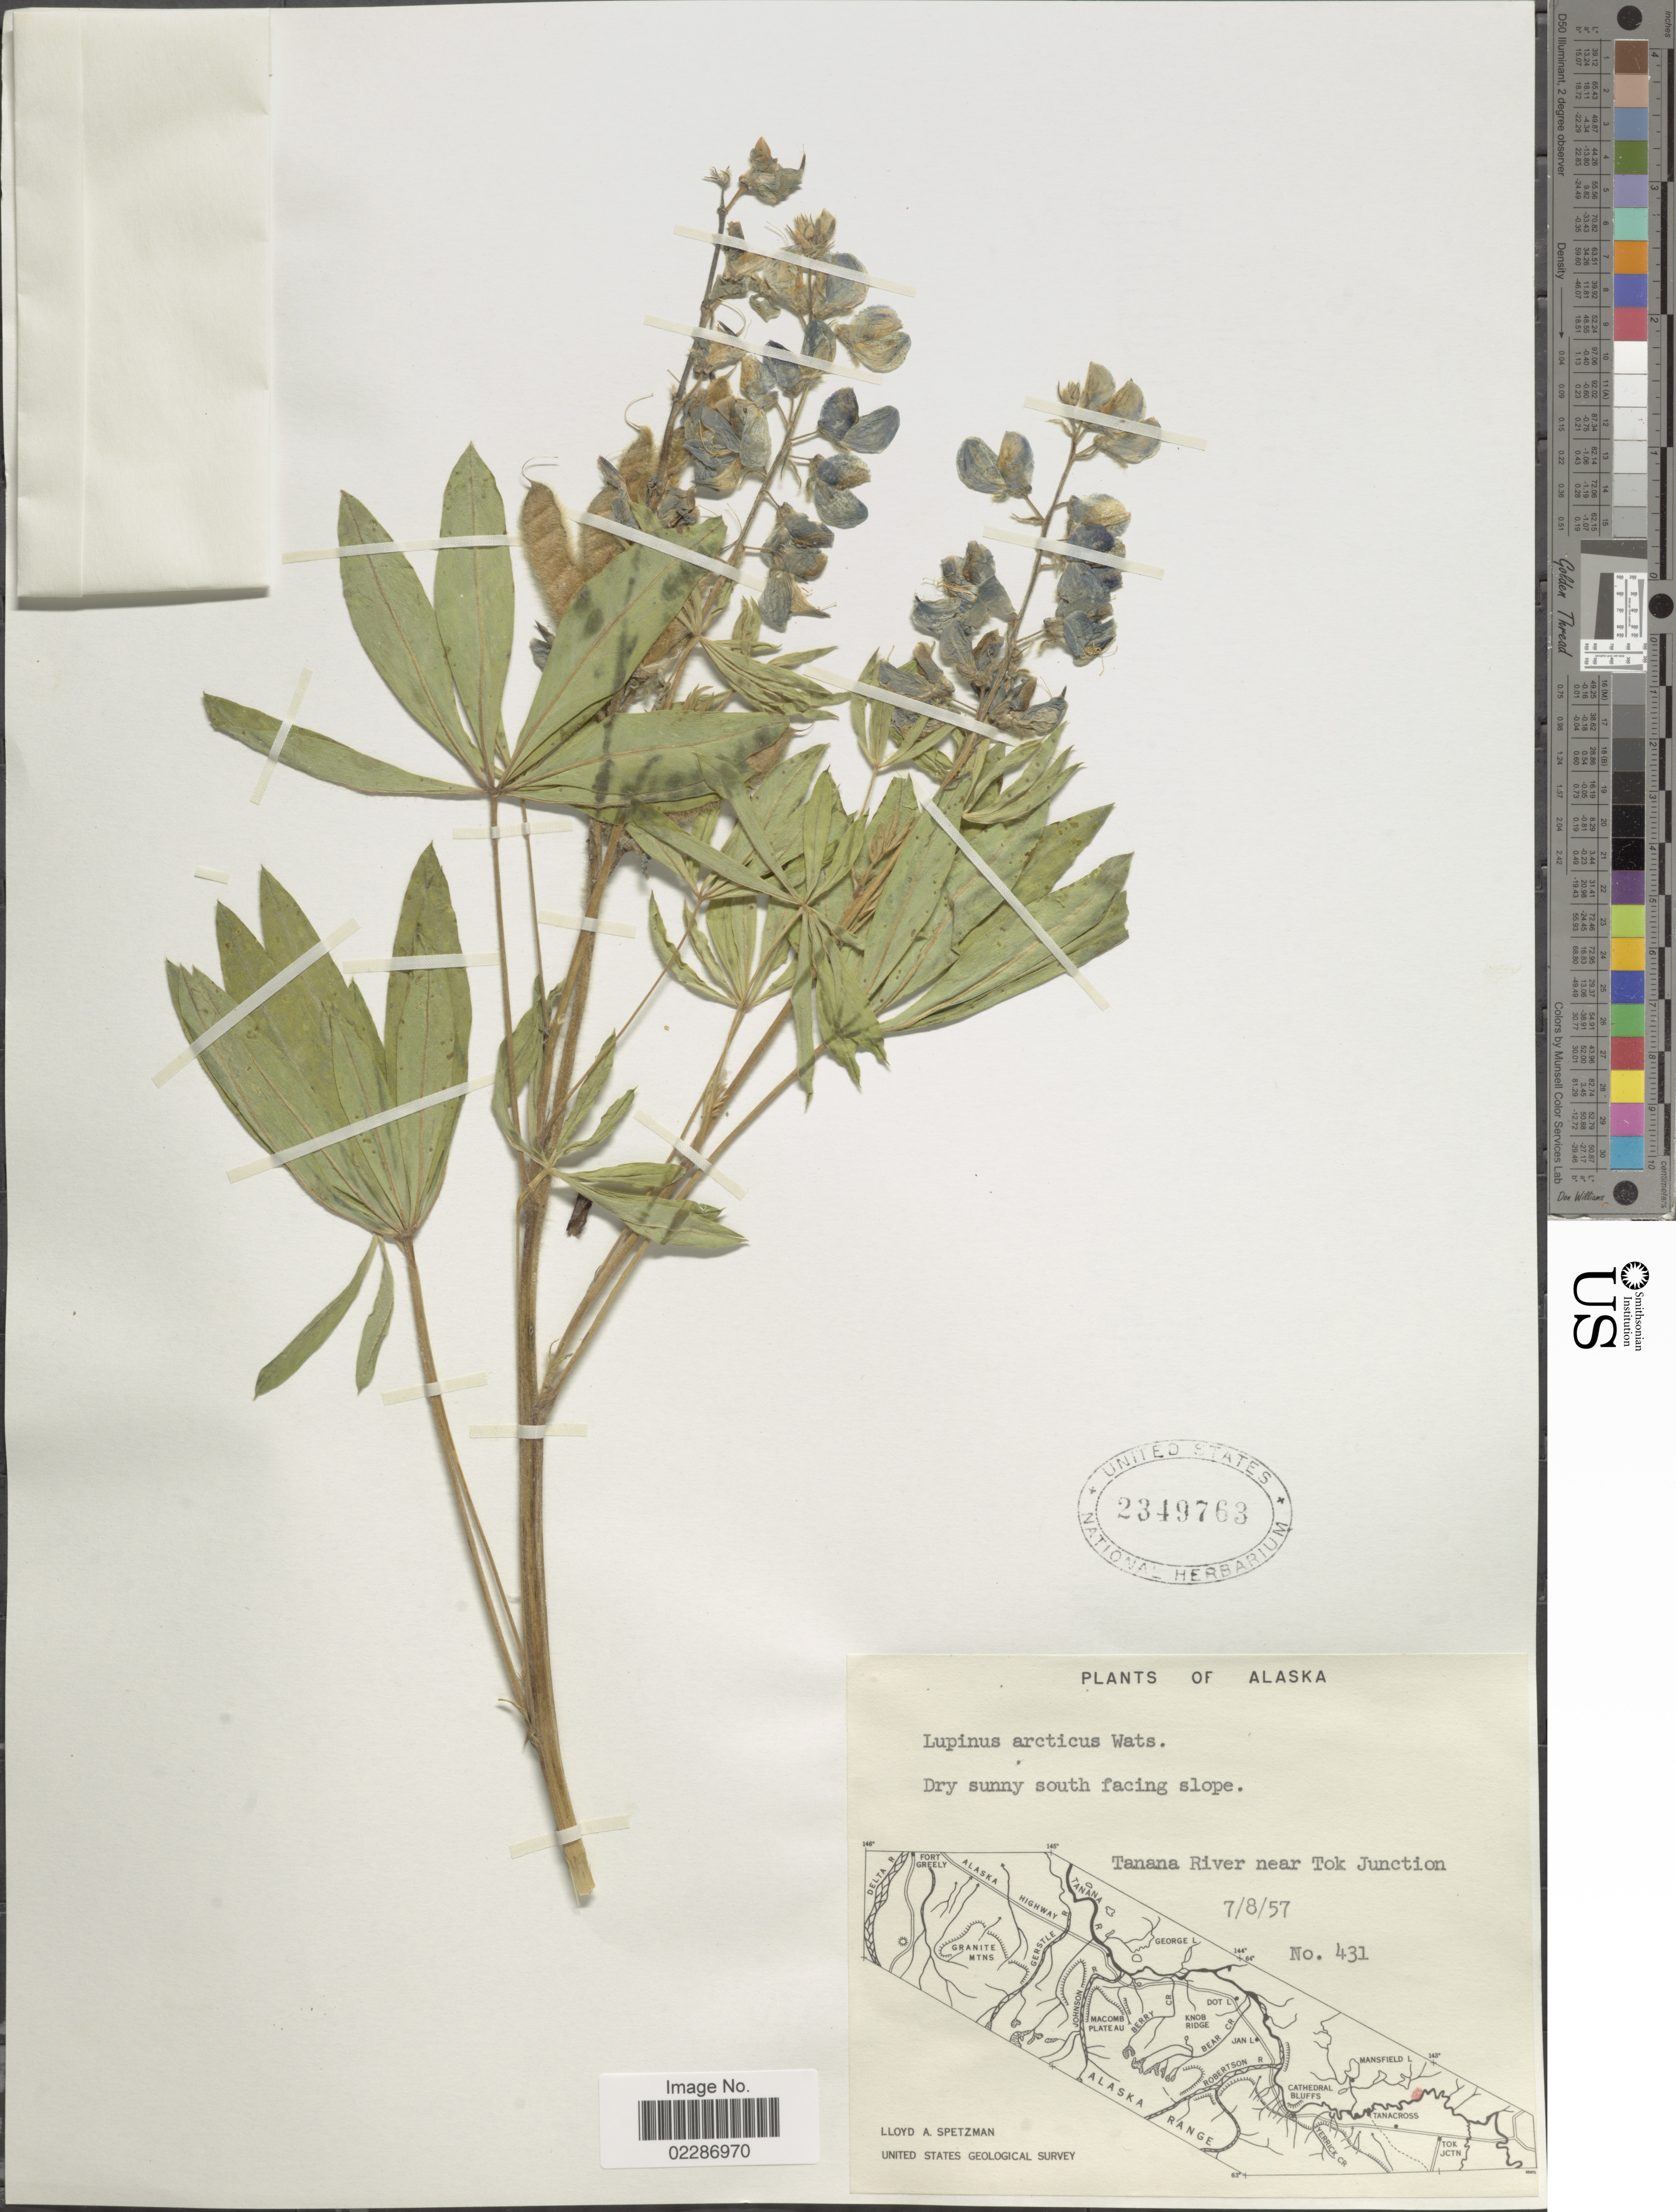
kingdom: Plantae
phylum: Tracheophyta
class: Magnoliopsida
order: Fabales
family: Fabaceae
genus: Lupinus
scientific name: Lupinus arcticus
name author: S. Watson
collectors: L. Spetzman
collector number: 431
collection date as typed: Transcribed d/m/y: 8/7/57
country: United States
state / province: Alaska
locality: Dry sunny south facing slope, Tanana River near Tok Junction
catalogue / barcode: US 2349763